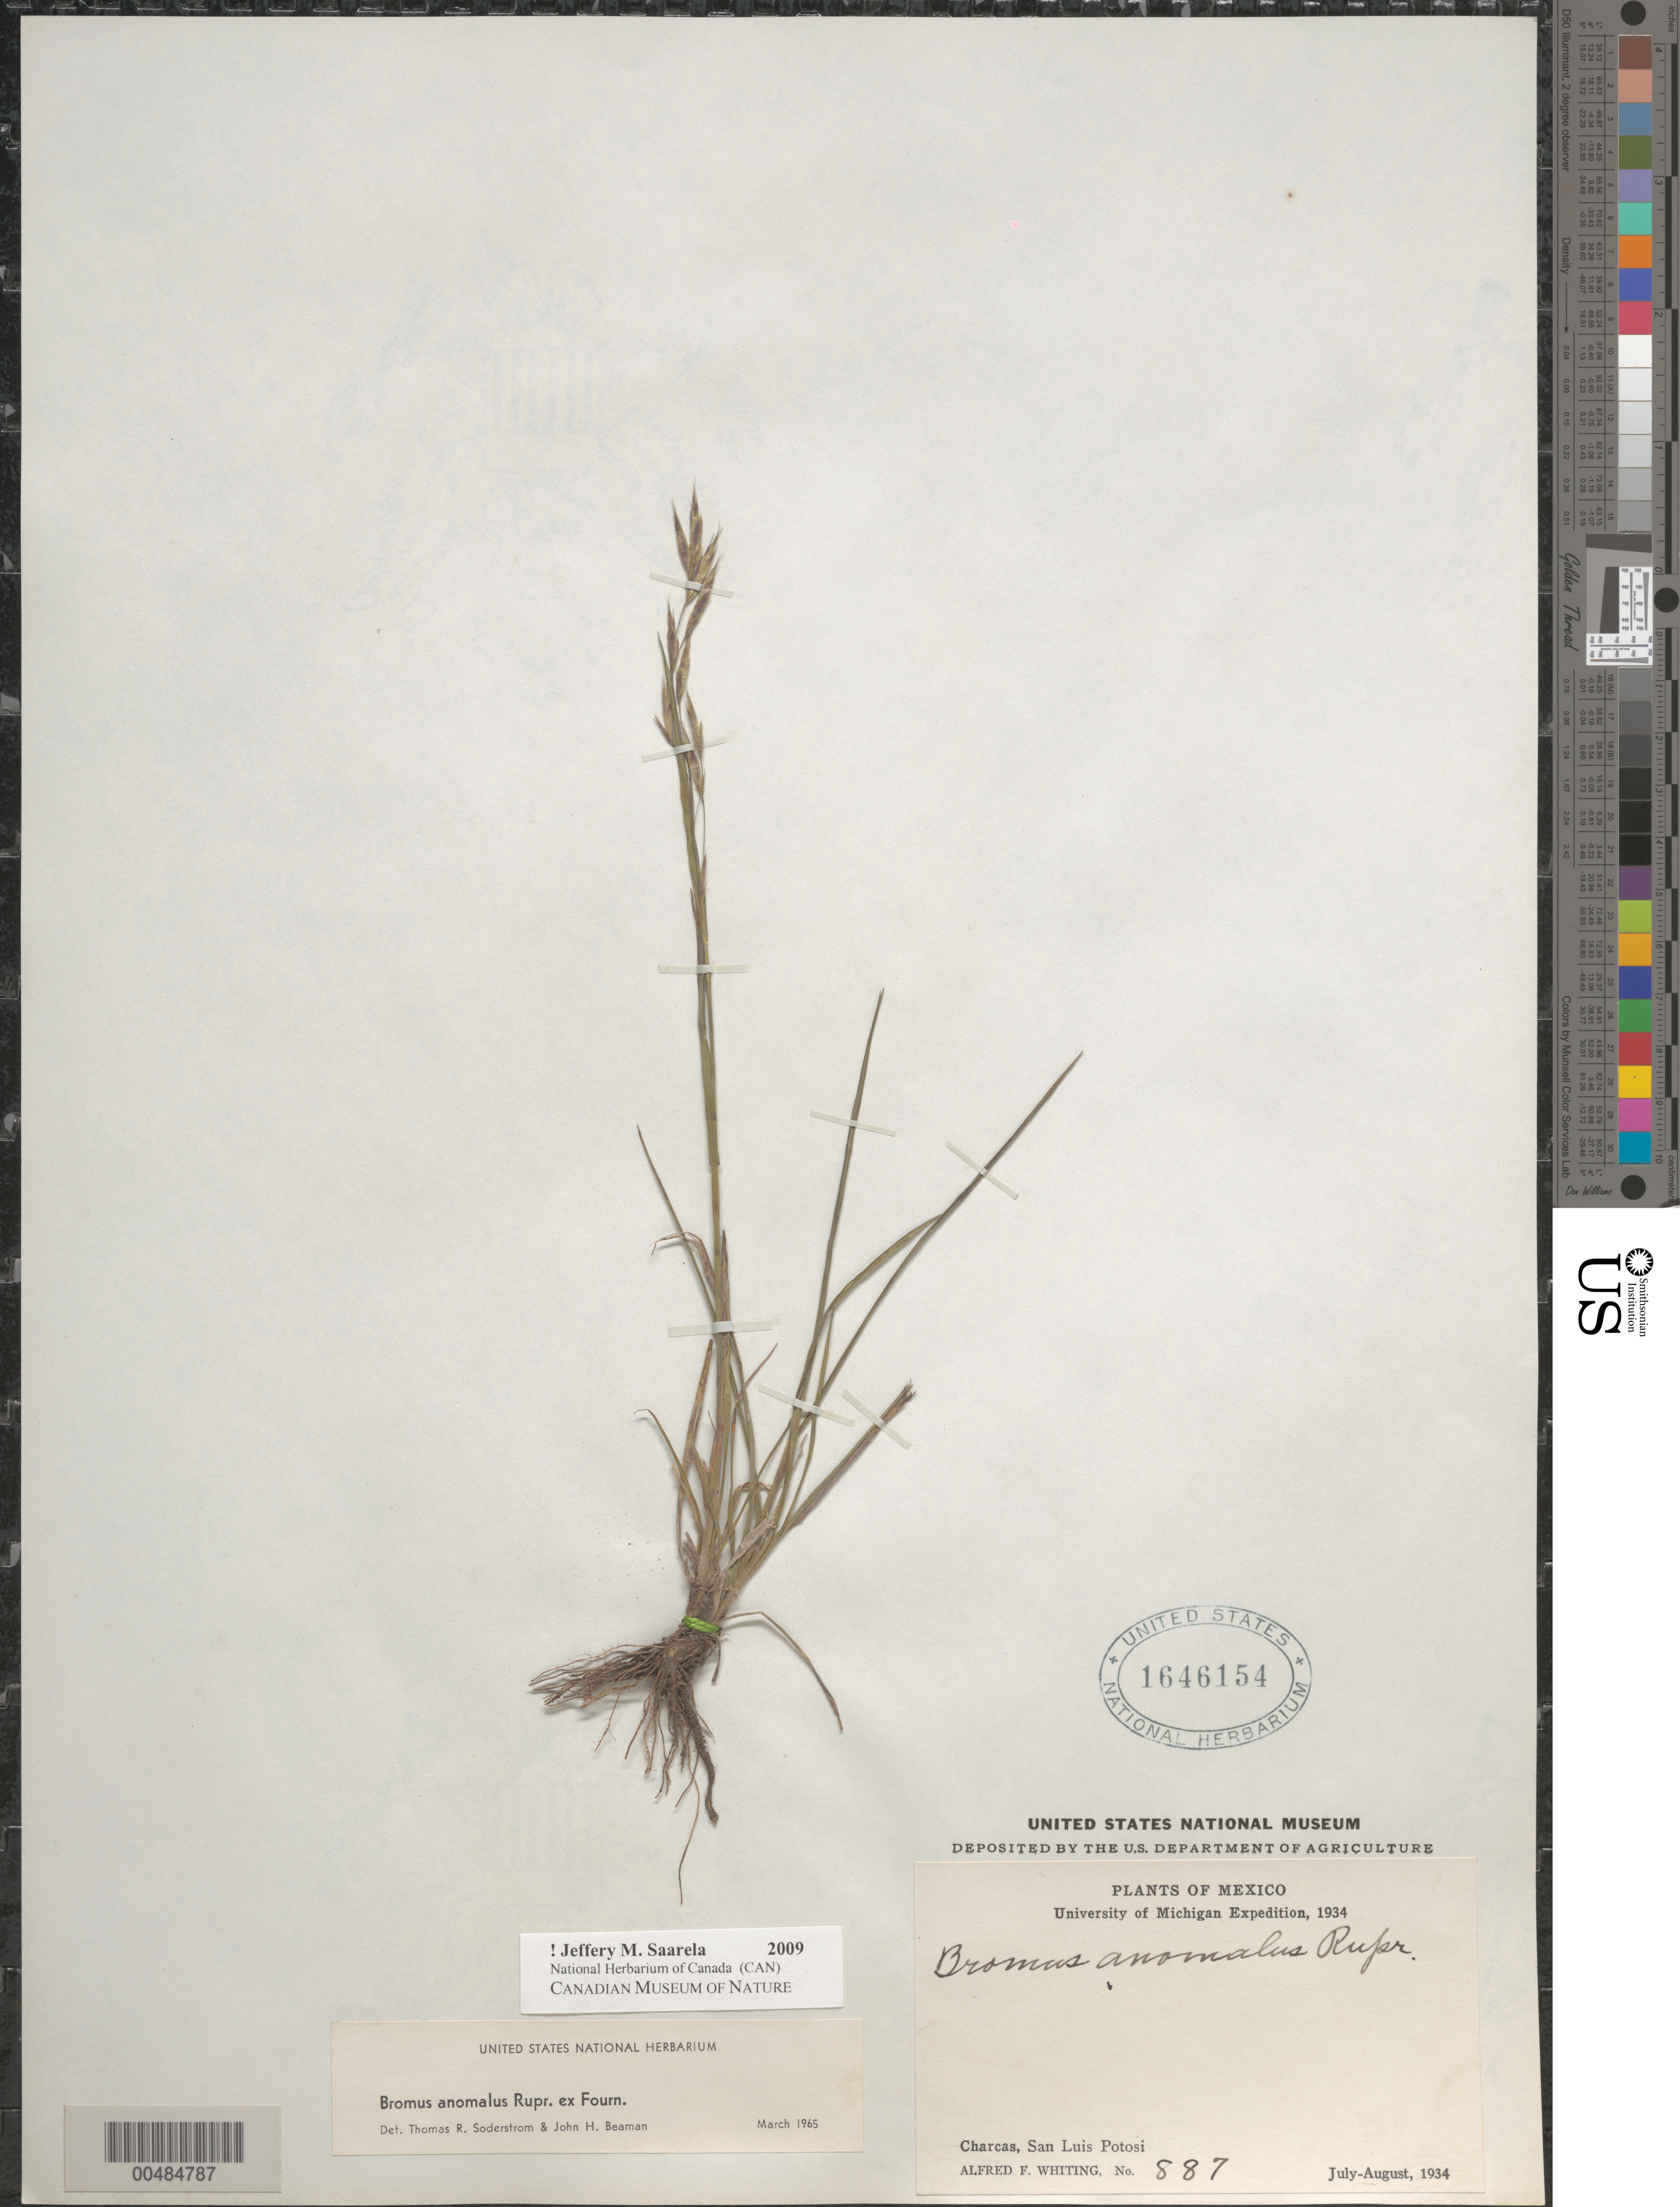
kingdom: Plantae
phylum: Tracheophyta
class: Liliopsida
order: Poales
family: Poaceae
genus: Bromus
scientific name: Bromus anomalus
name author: Rupr. ex E. Fourn.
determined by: Soderstrom, T. R.; Beaman, J. H.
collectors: A. F. Whiting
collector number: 887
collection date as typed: Jul 1934 to Aug 1934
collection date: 1934-07/1934-08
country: Mexico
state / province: San Luis Potosi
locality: Charcas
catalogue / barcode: US 1646154